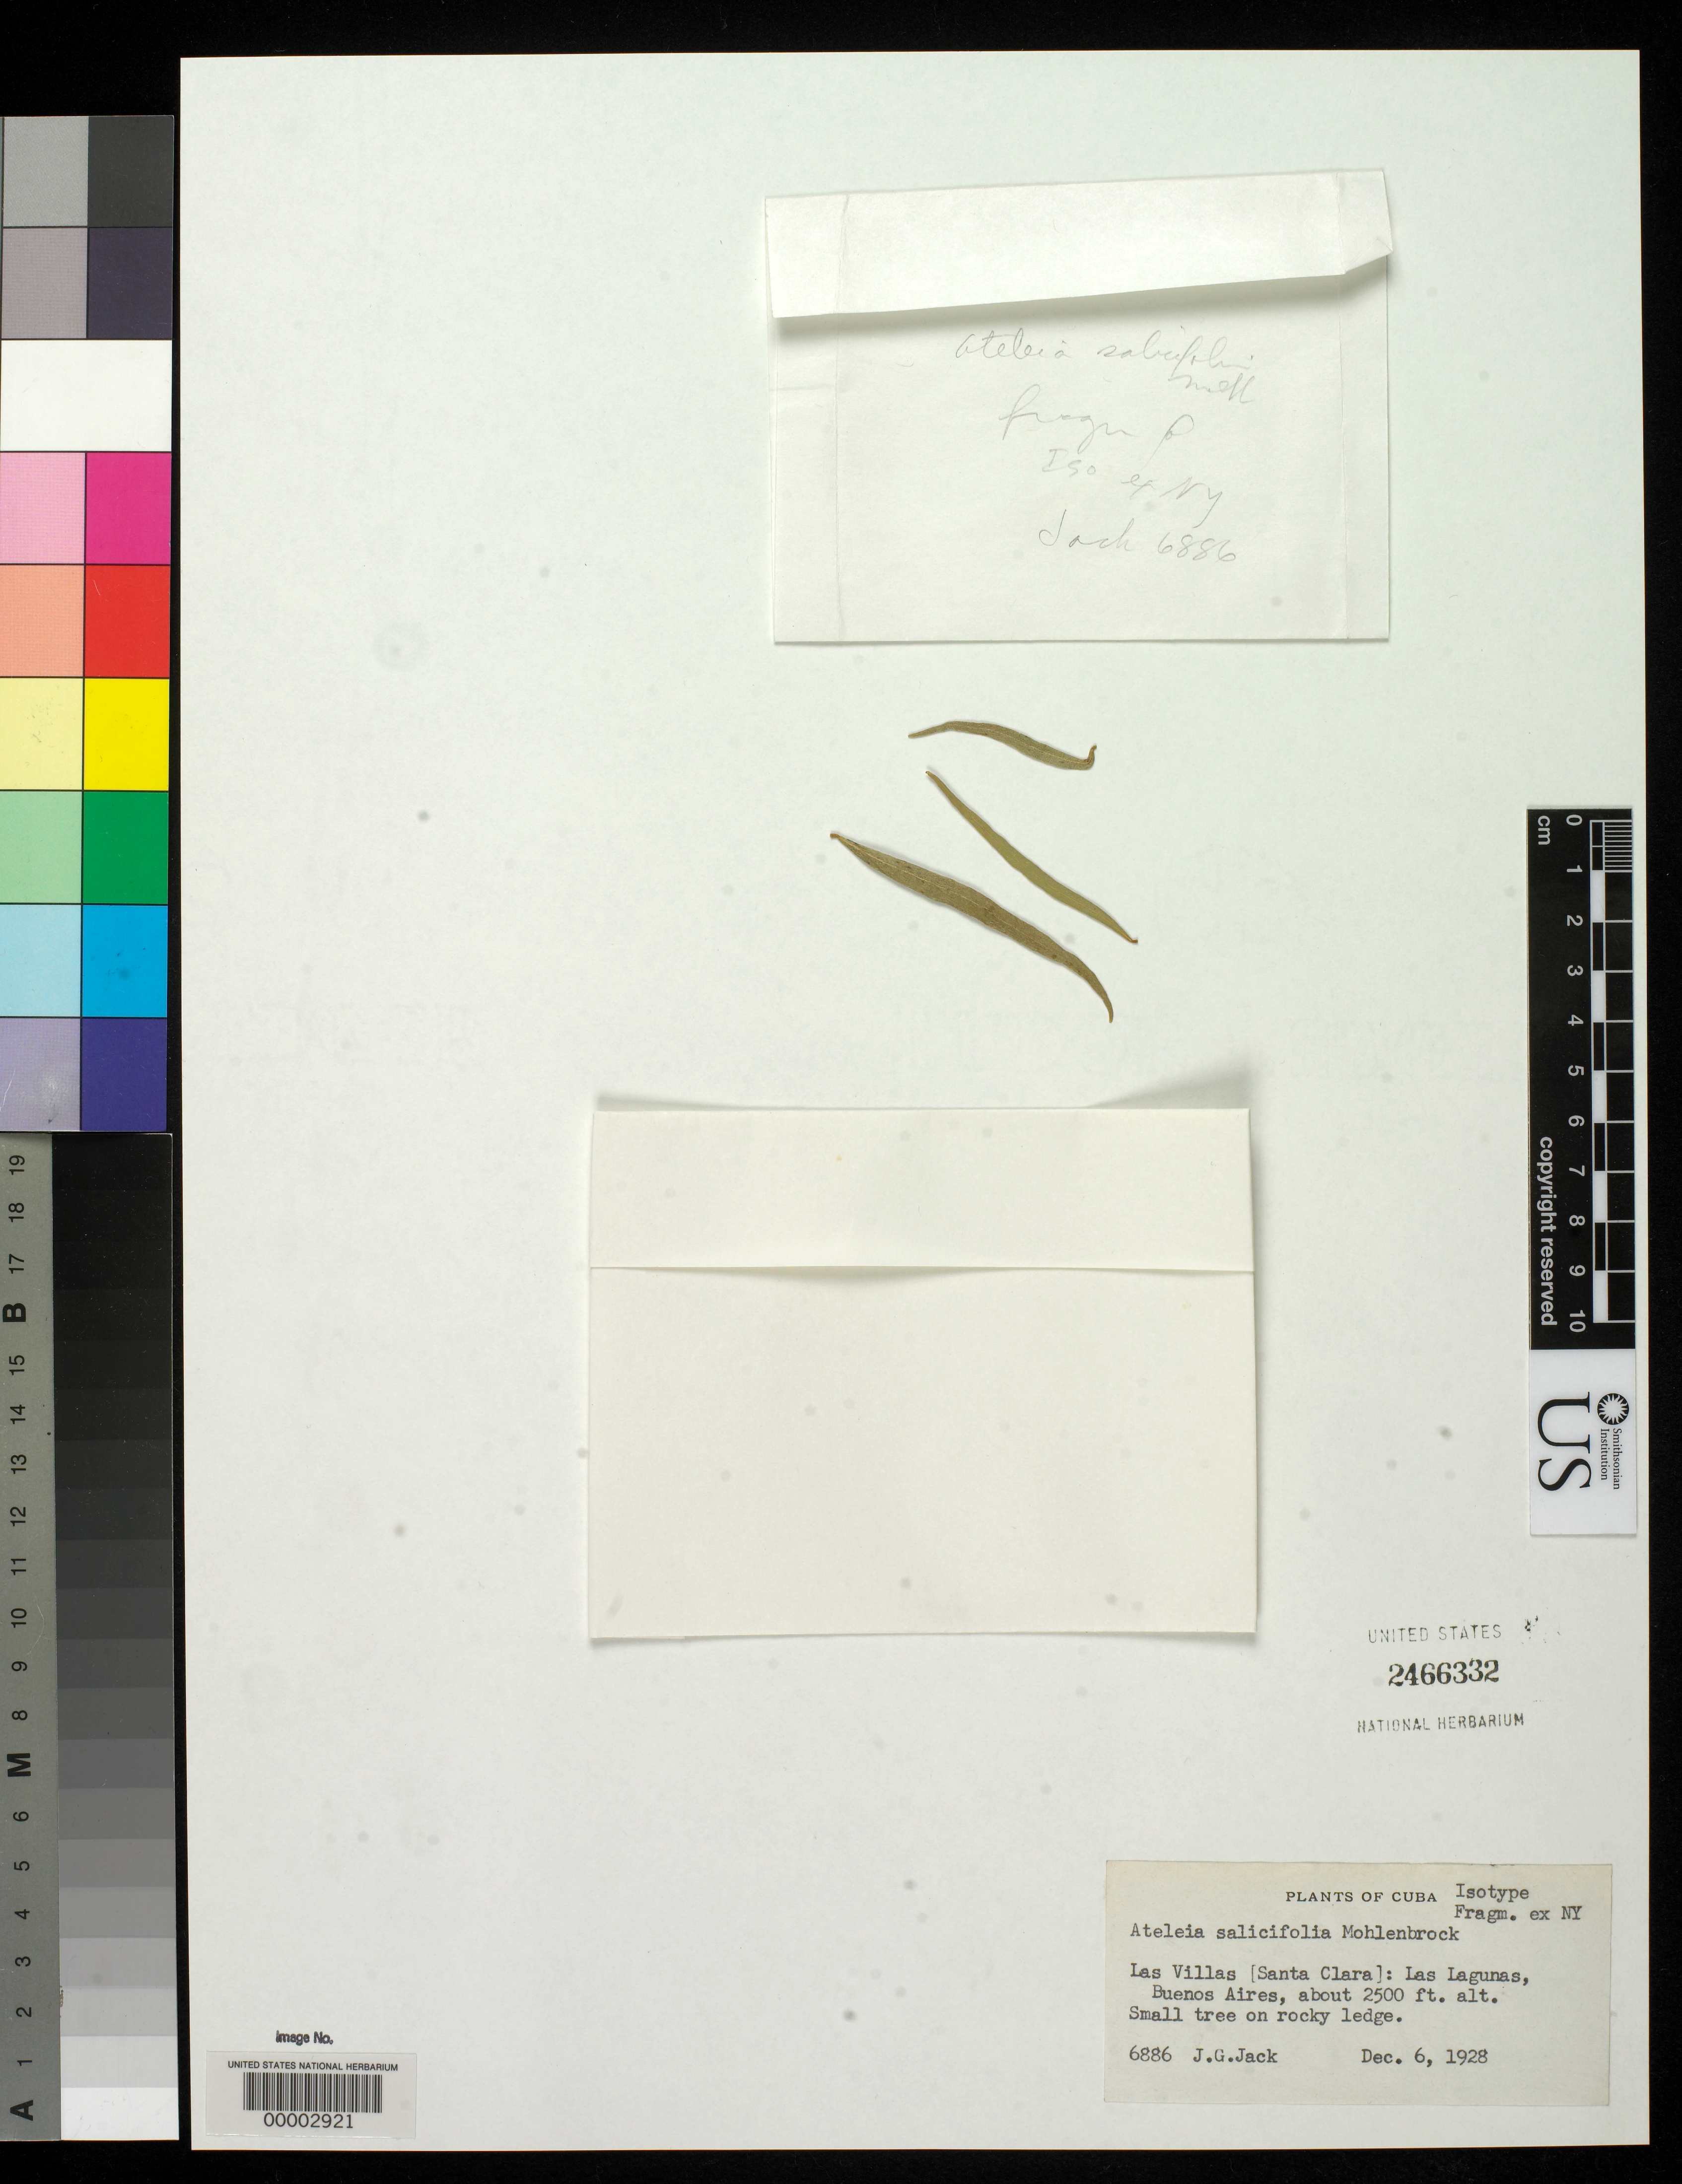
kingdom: Plantae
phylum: Tracheophyta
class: Magnoliopsida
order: Fabales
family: Fabaceae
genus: Ateleia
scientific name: Ateleia salicifolia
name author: Mohlenbr.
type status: Type Material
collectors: J. G. Jack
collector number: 6886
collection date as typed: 06 Dec 1928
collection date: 1928-12-06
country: Cuba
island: Greater Antilles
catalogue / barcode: US 2466332